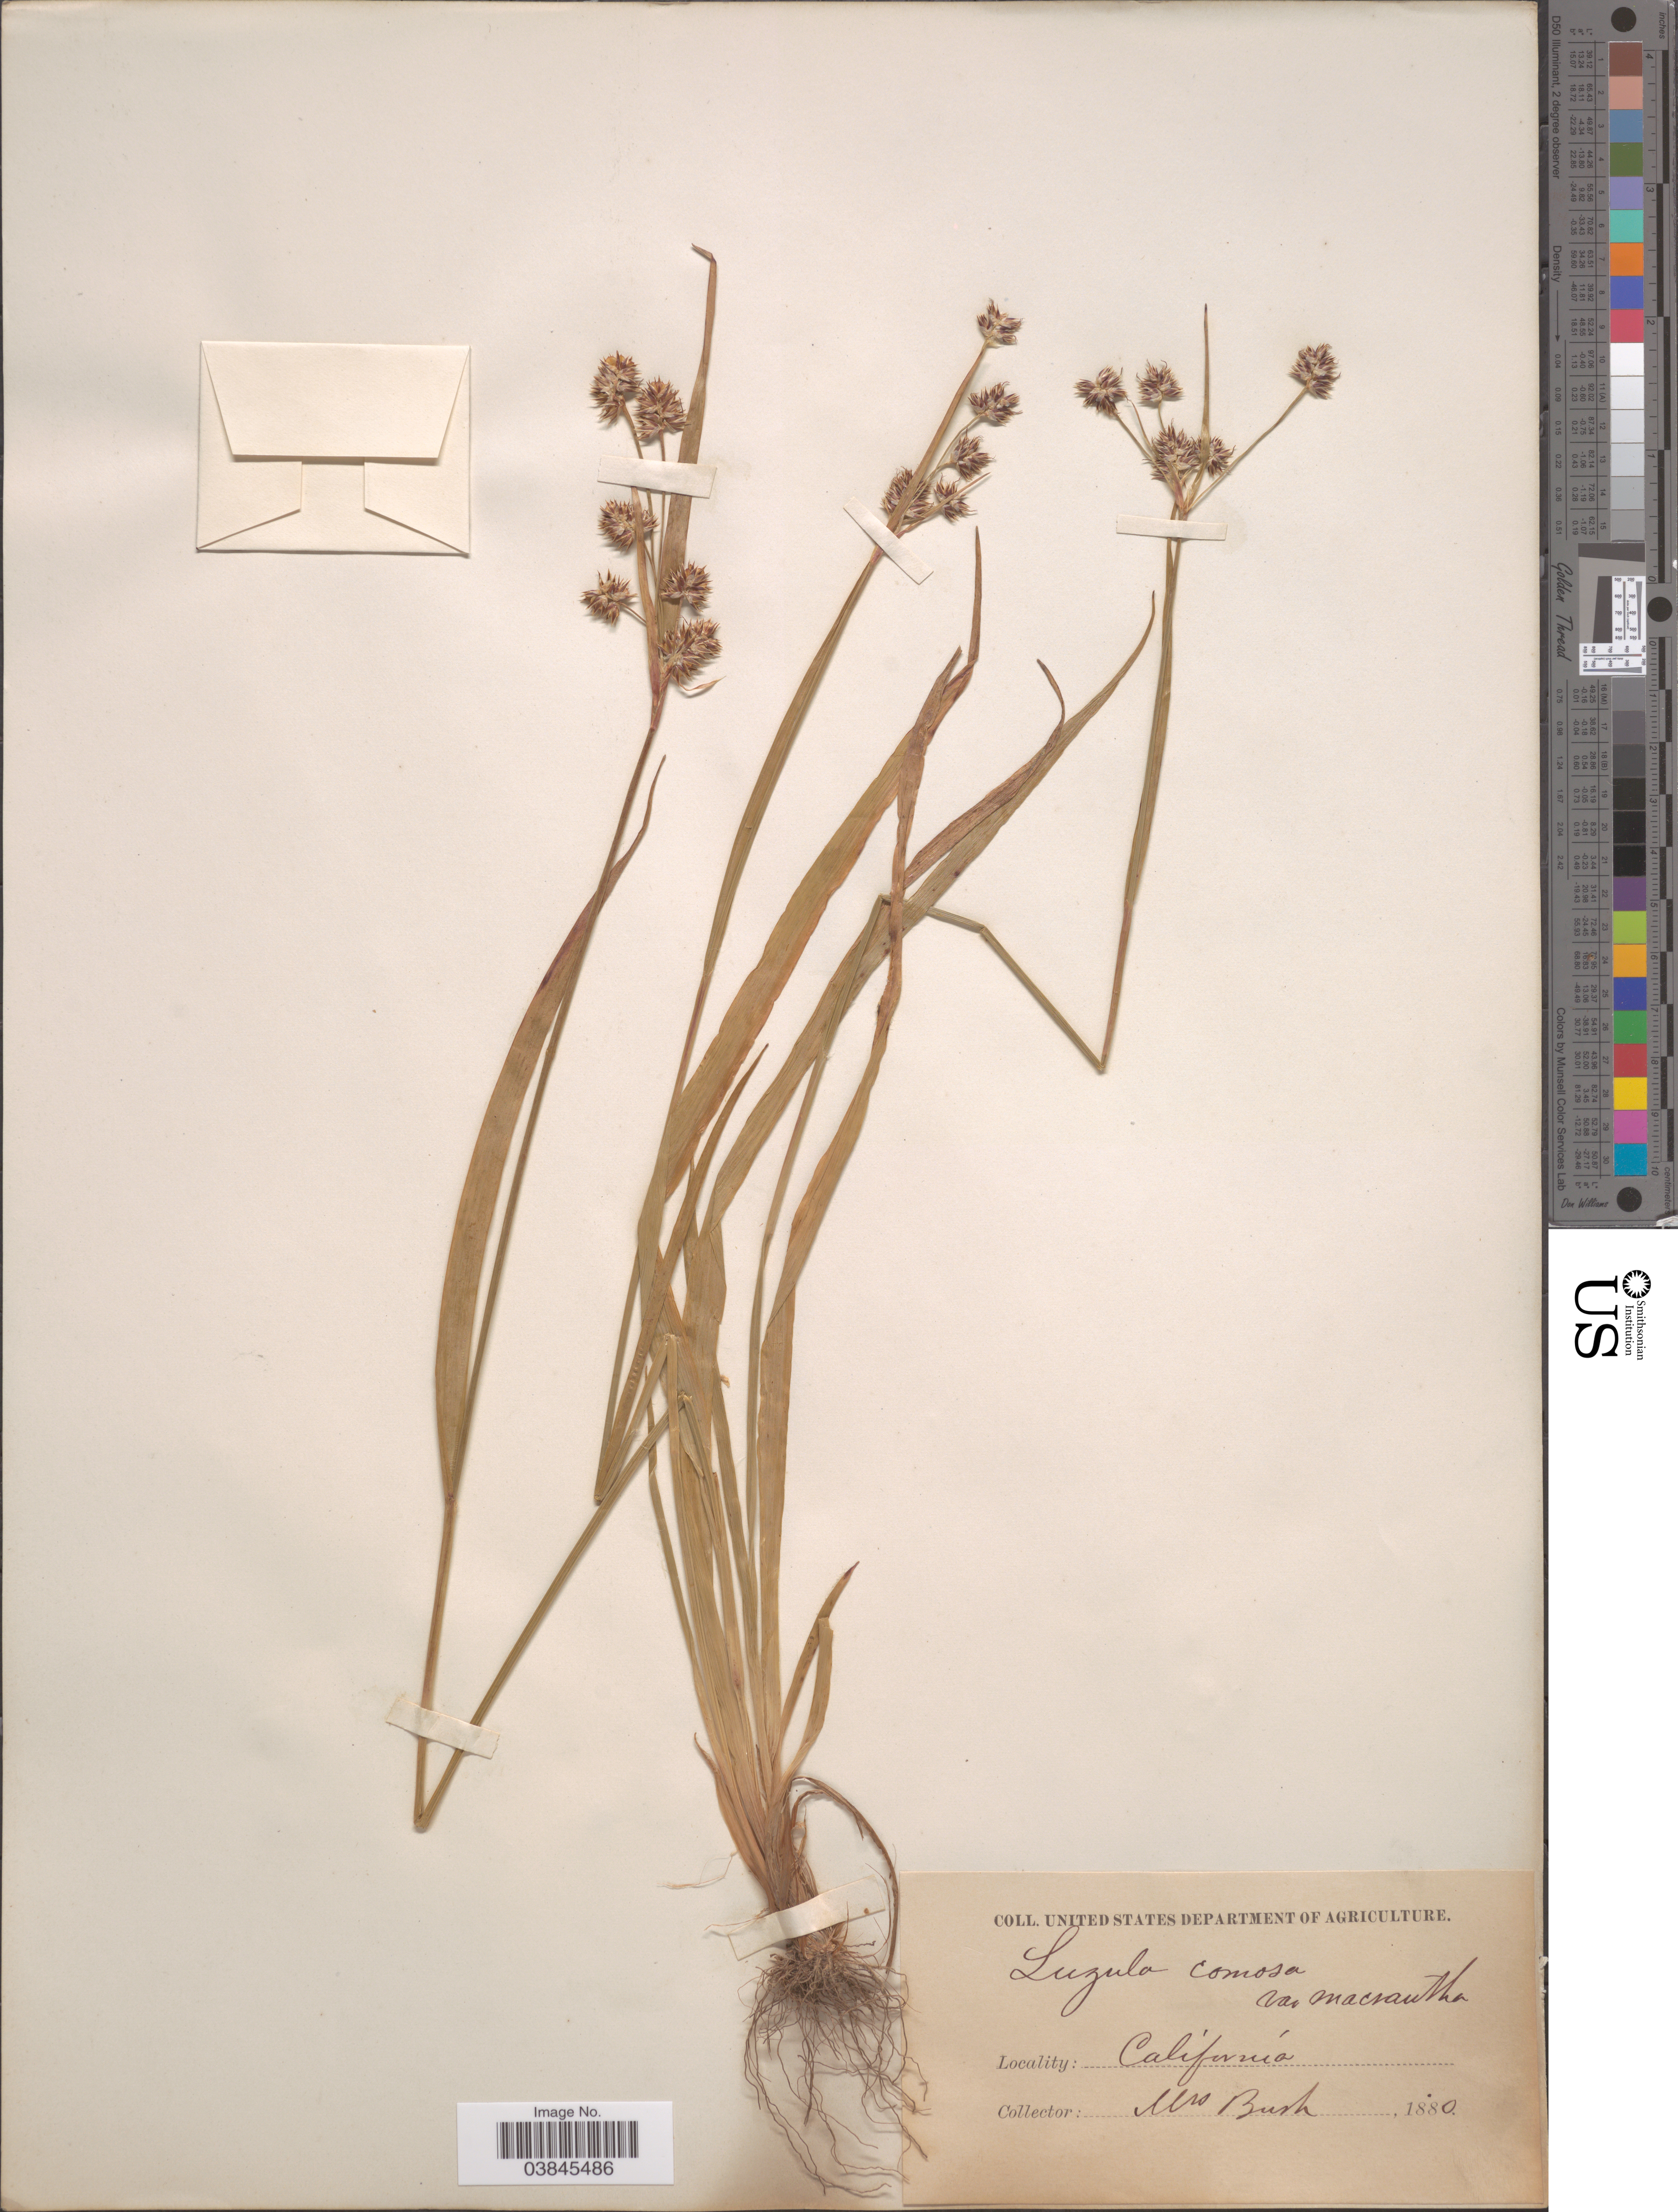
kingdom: Plantae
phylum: Tracheophyta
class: Liliopsida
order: Poales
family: Juncaceae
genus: Luzula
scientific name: Luzula campestris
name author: (L.) DC.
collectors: Bush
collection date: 1880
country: United States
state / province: California